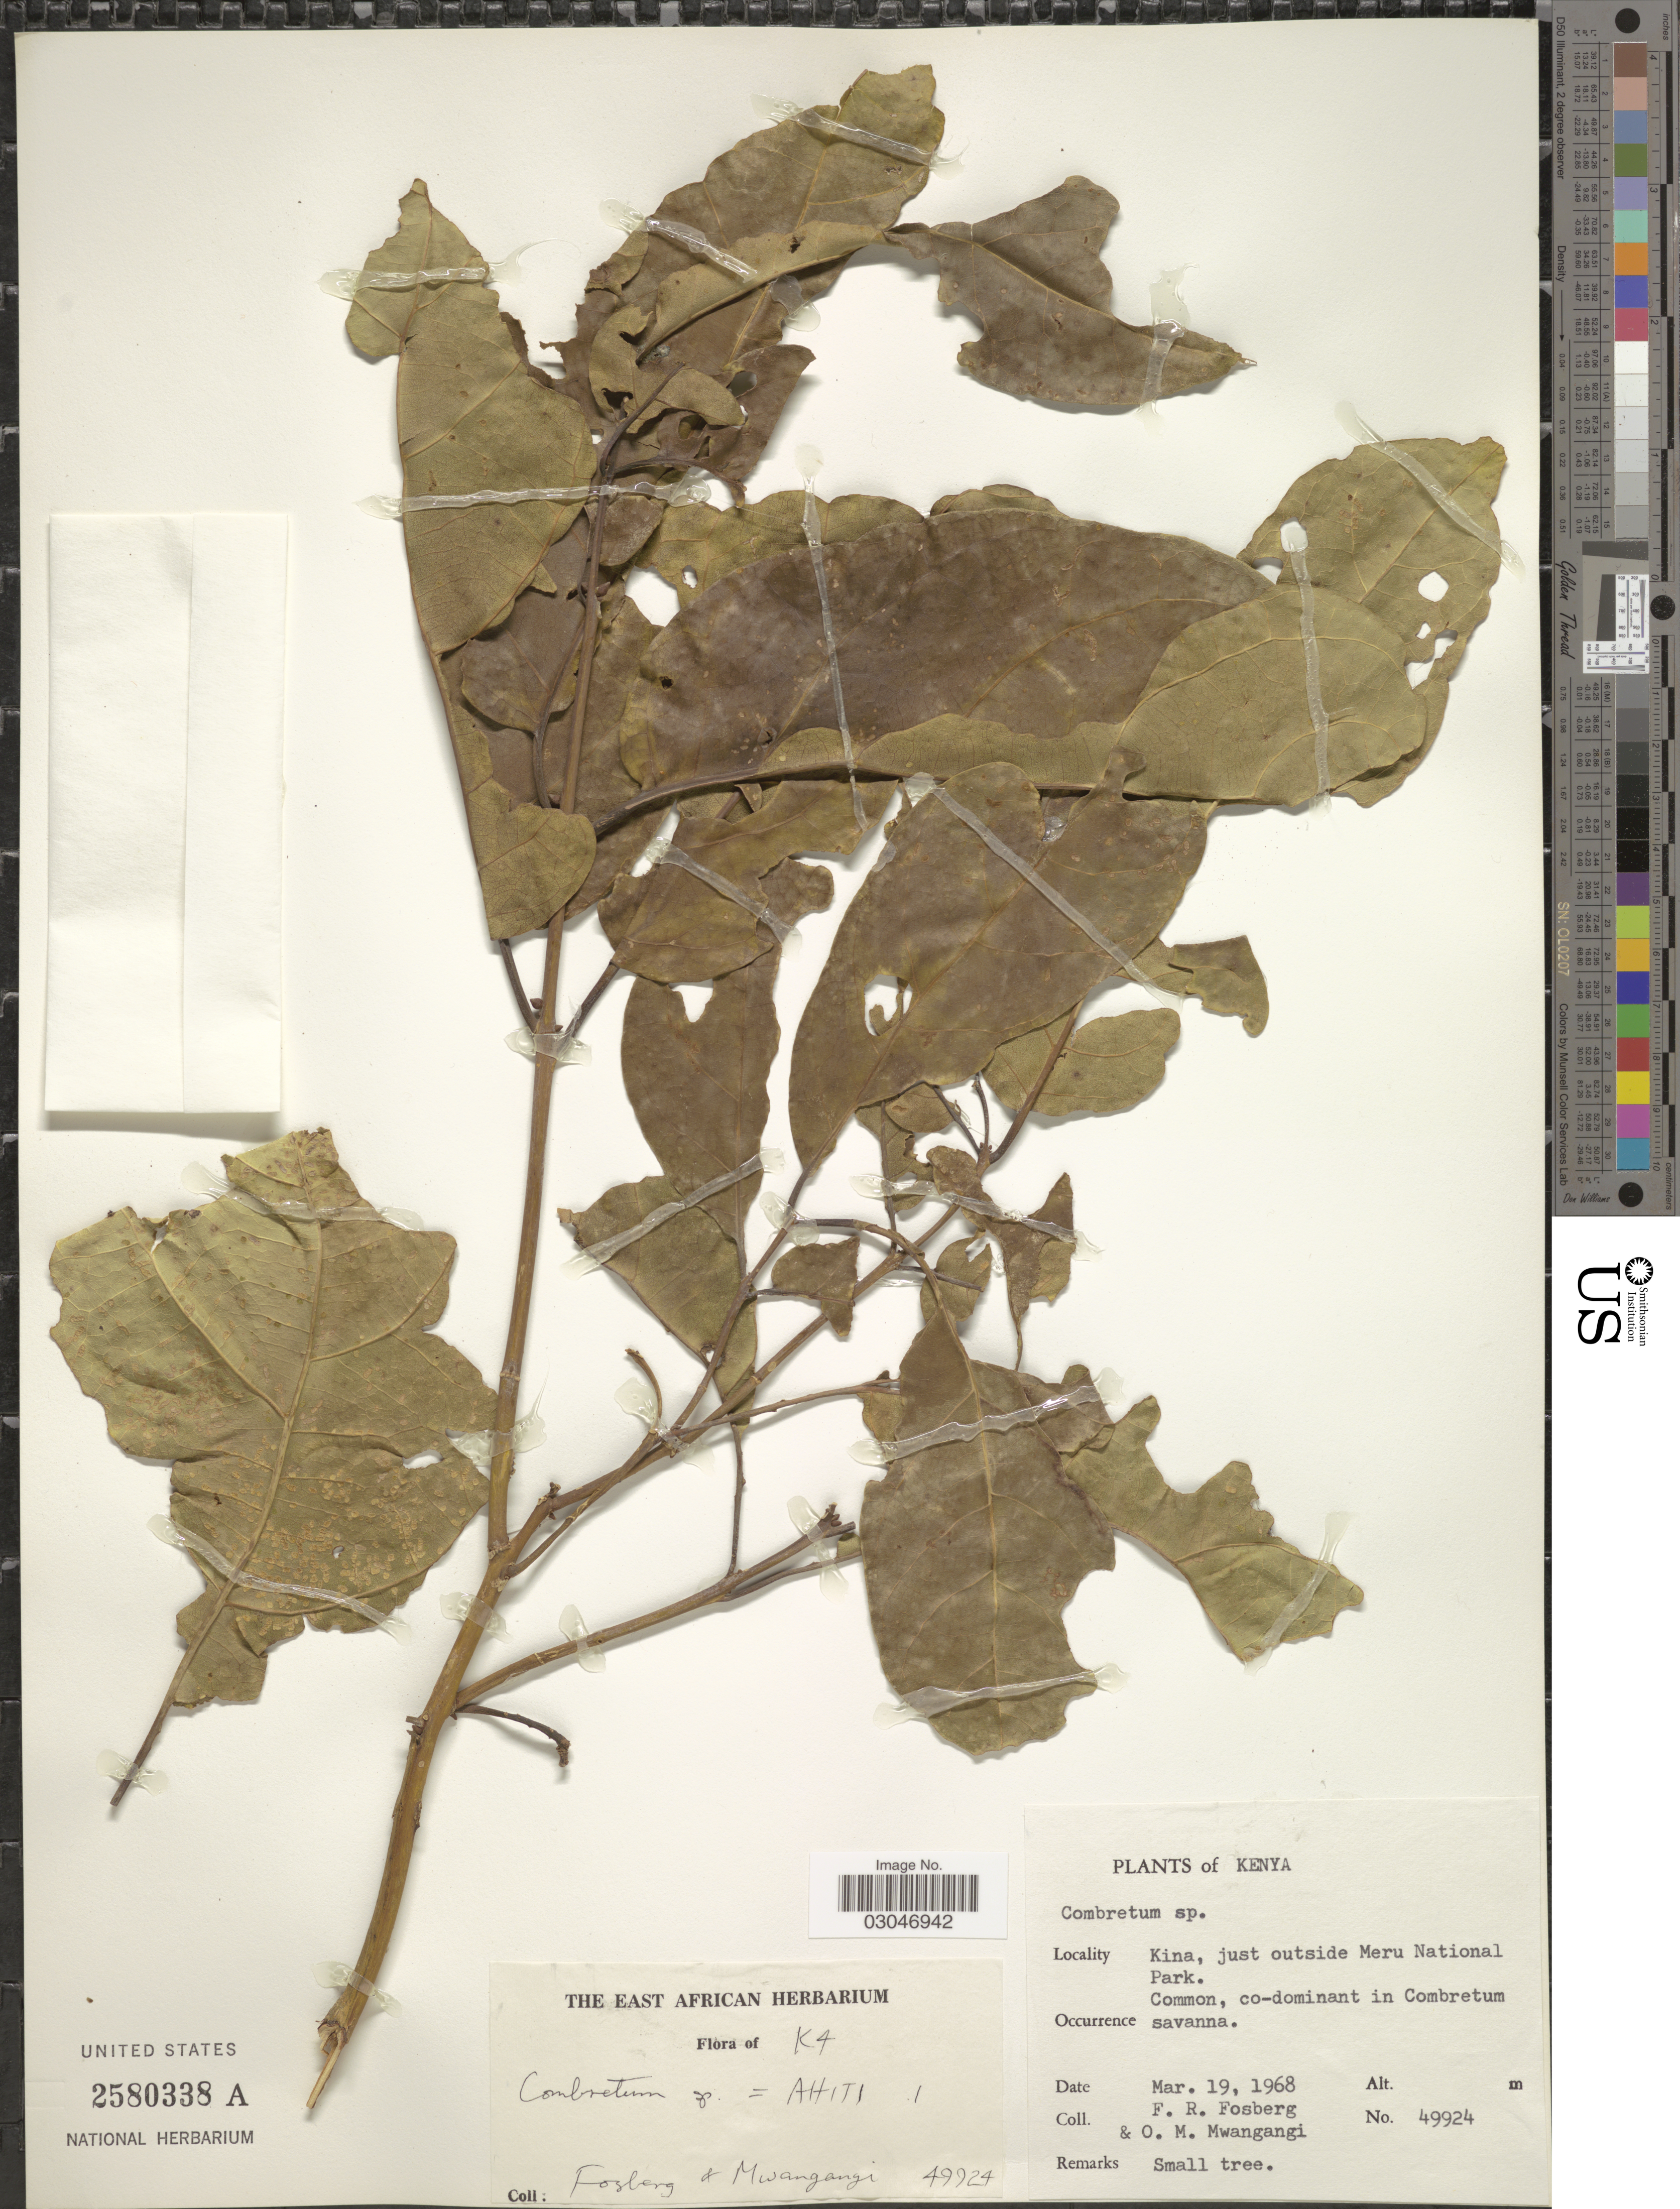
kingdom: Plantae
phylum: Tracheophyta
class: Magnoliopsida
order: Myrtales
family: Combretaceae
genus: Combretum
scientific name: Combretum sp.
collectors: F. R. Fosberg & O. M. Mwangangi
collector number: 49924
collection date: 1968-03-19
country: Kenya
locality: Kina, just outside Meru National Park. common, co-dominant in Combretum.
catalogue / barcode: US 2580338A